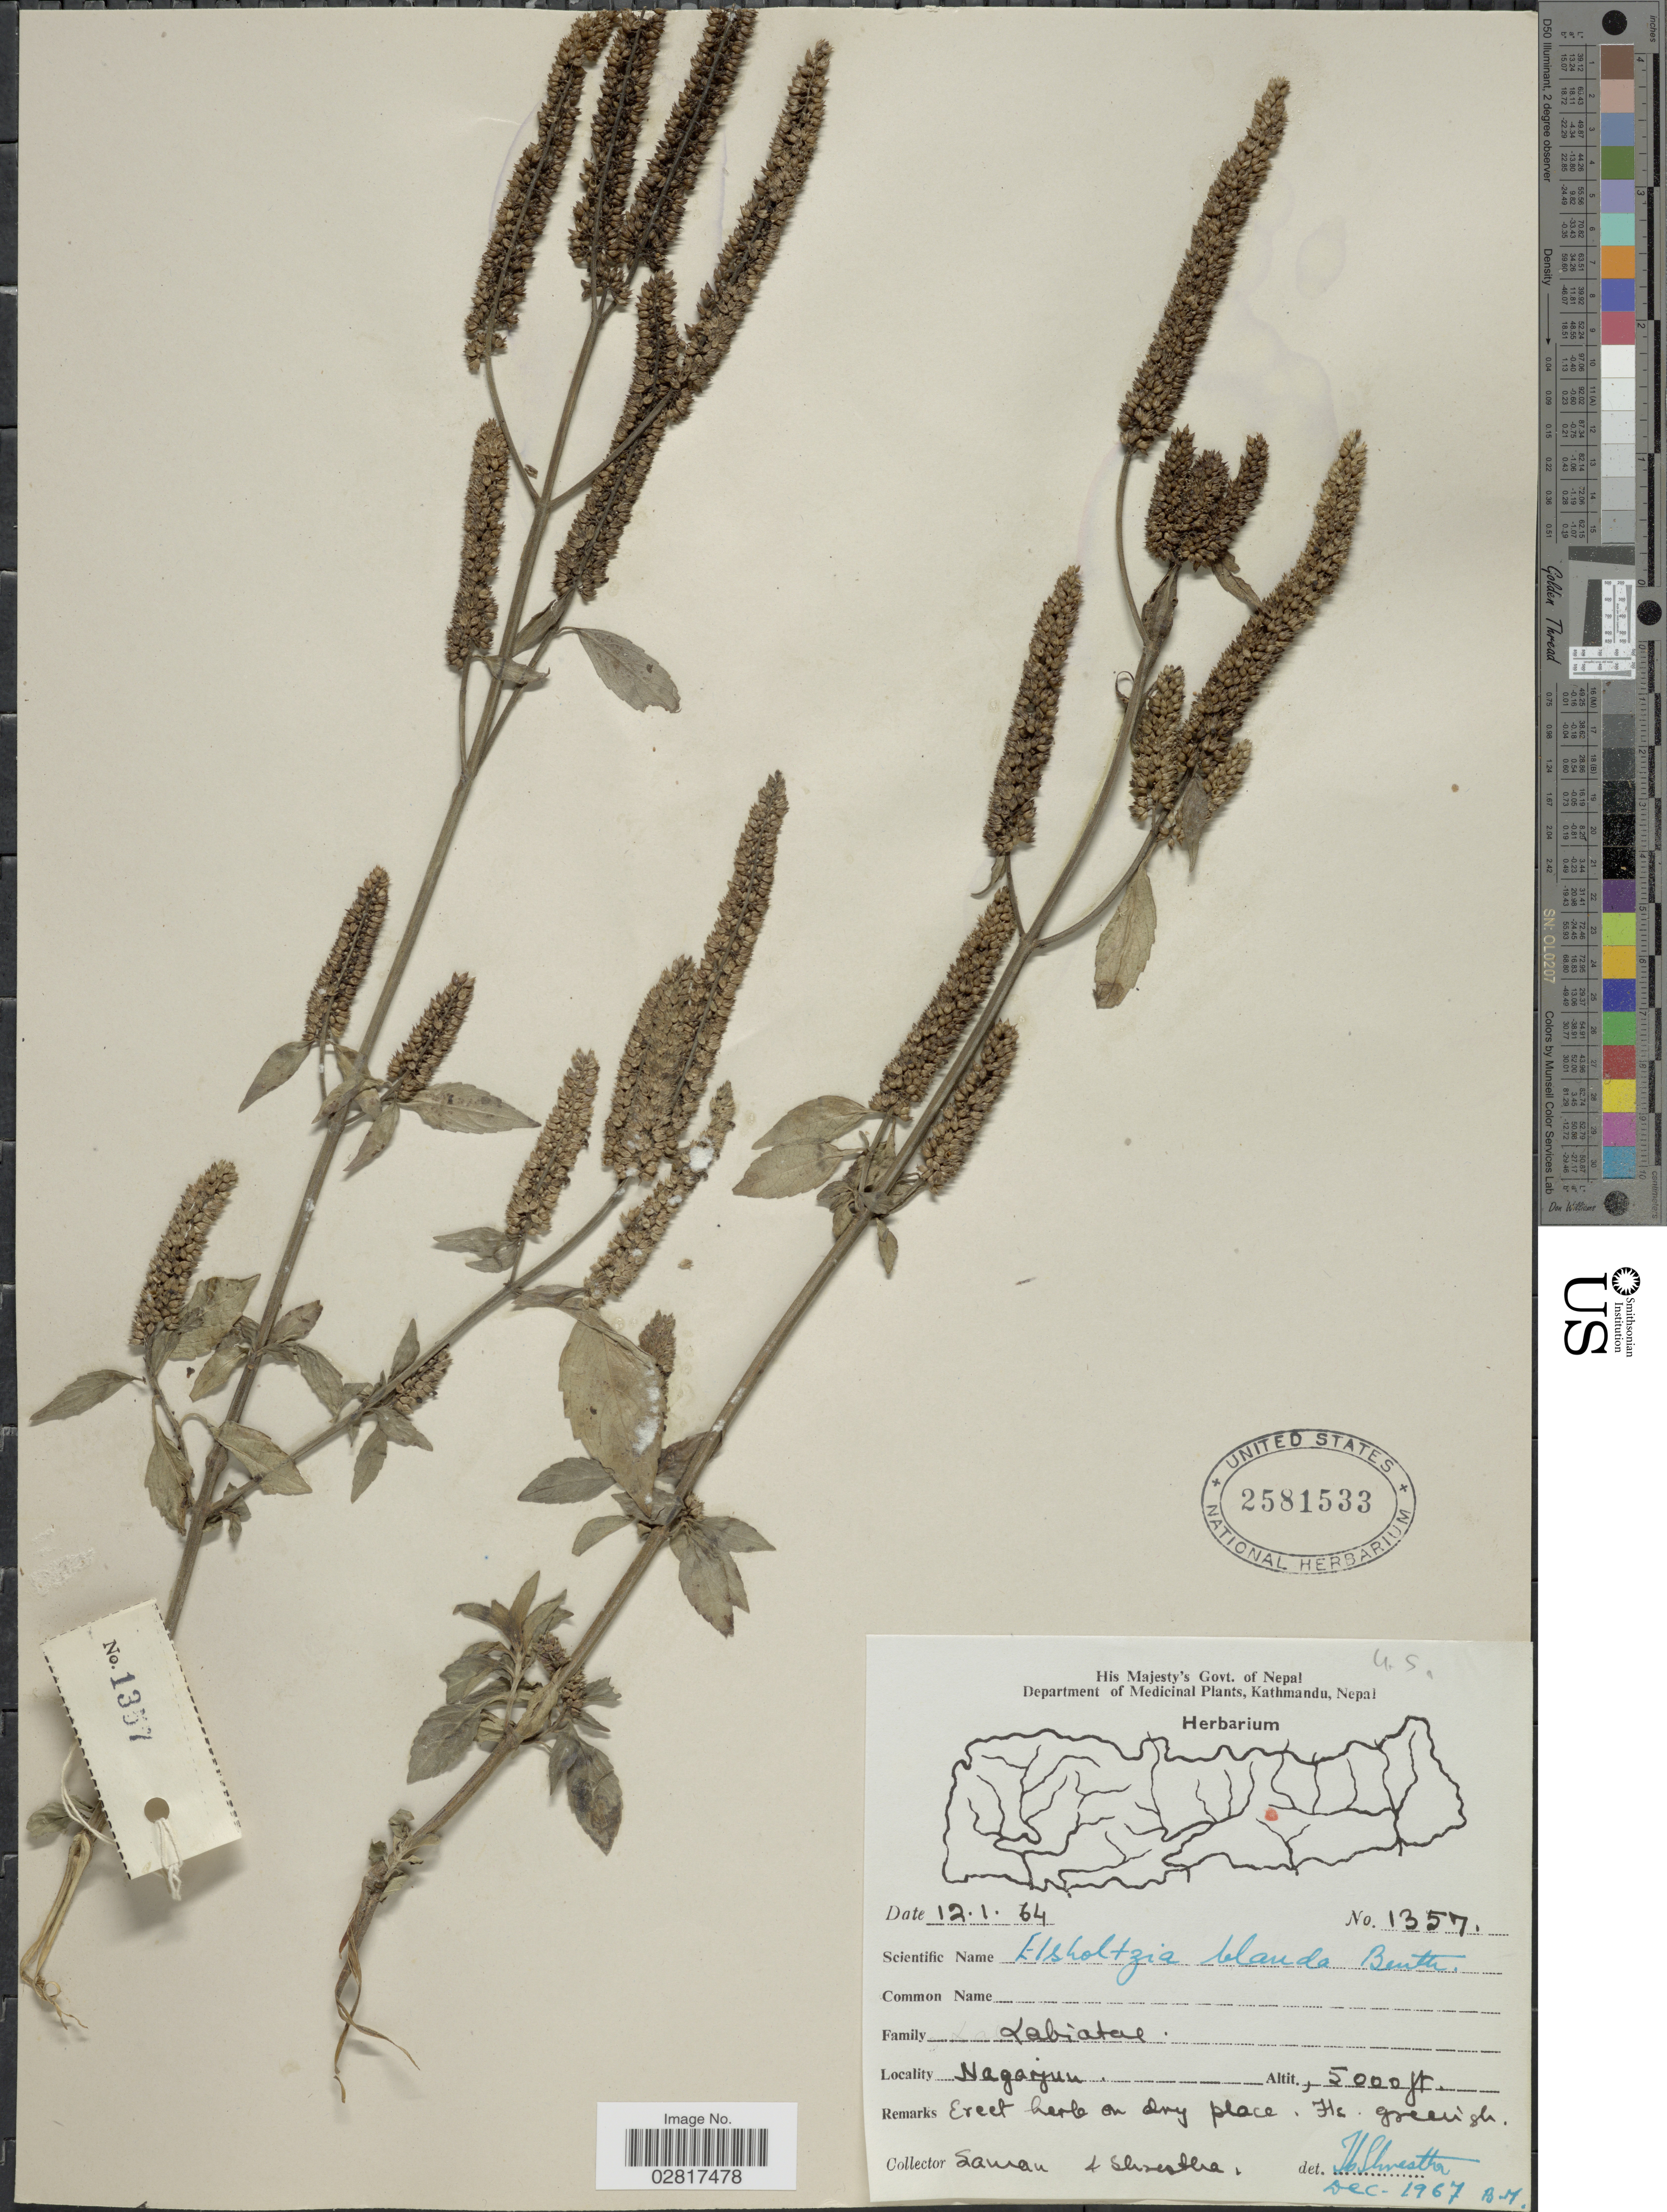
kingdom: Plantae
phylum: Tracheophyta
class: Magnoliopsida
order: Lamiales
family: Lamiaceae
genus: Elsholtzia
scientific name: Elsholtzia blanda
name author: (Benth.) Benth.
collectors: -. Saman & -. Shrestha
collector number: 1357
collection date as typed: Transcribed d/m/y: 12/1/64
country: Nepal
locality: Nagarjun [interpreted]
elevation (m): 1524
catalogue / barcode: US 2581533